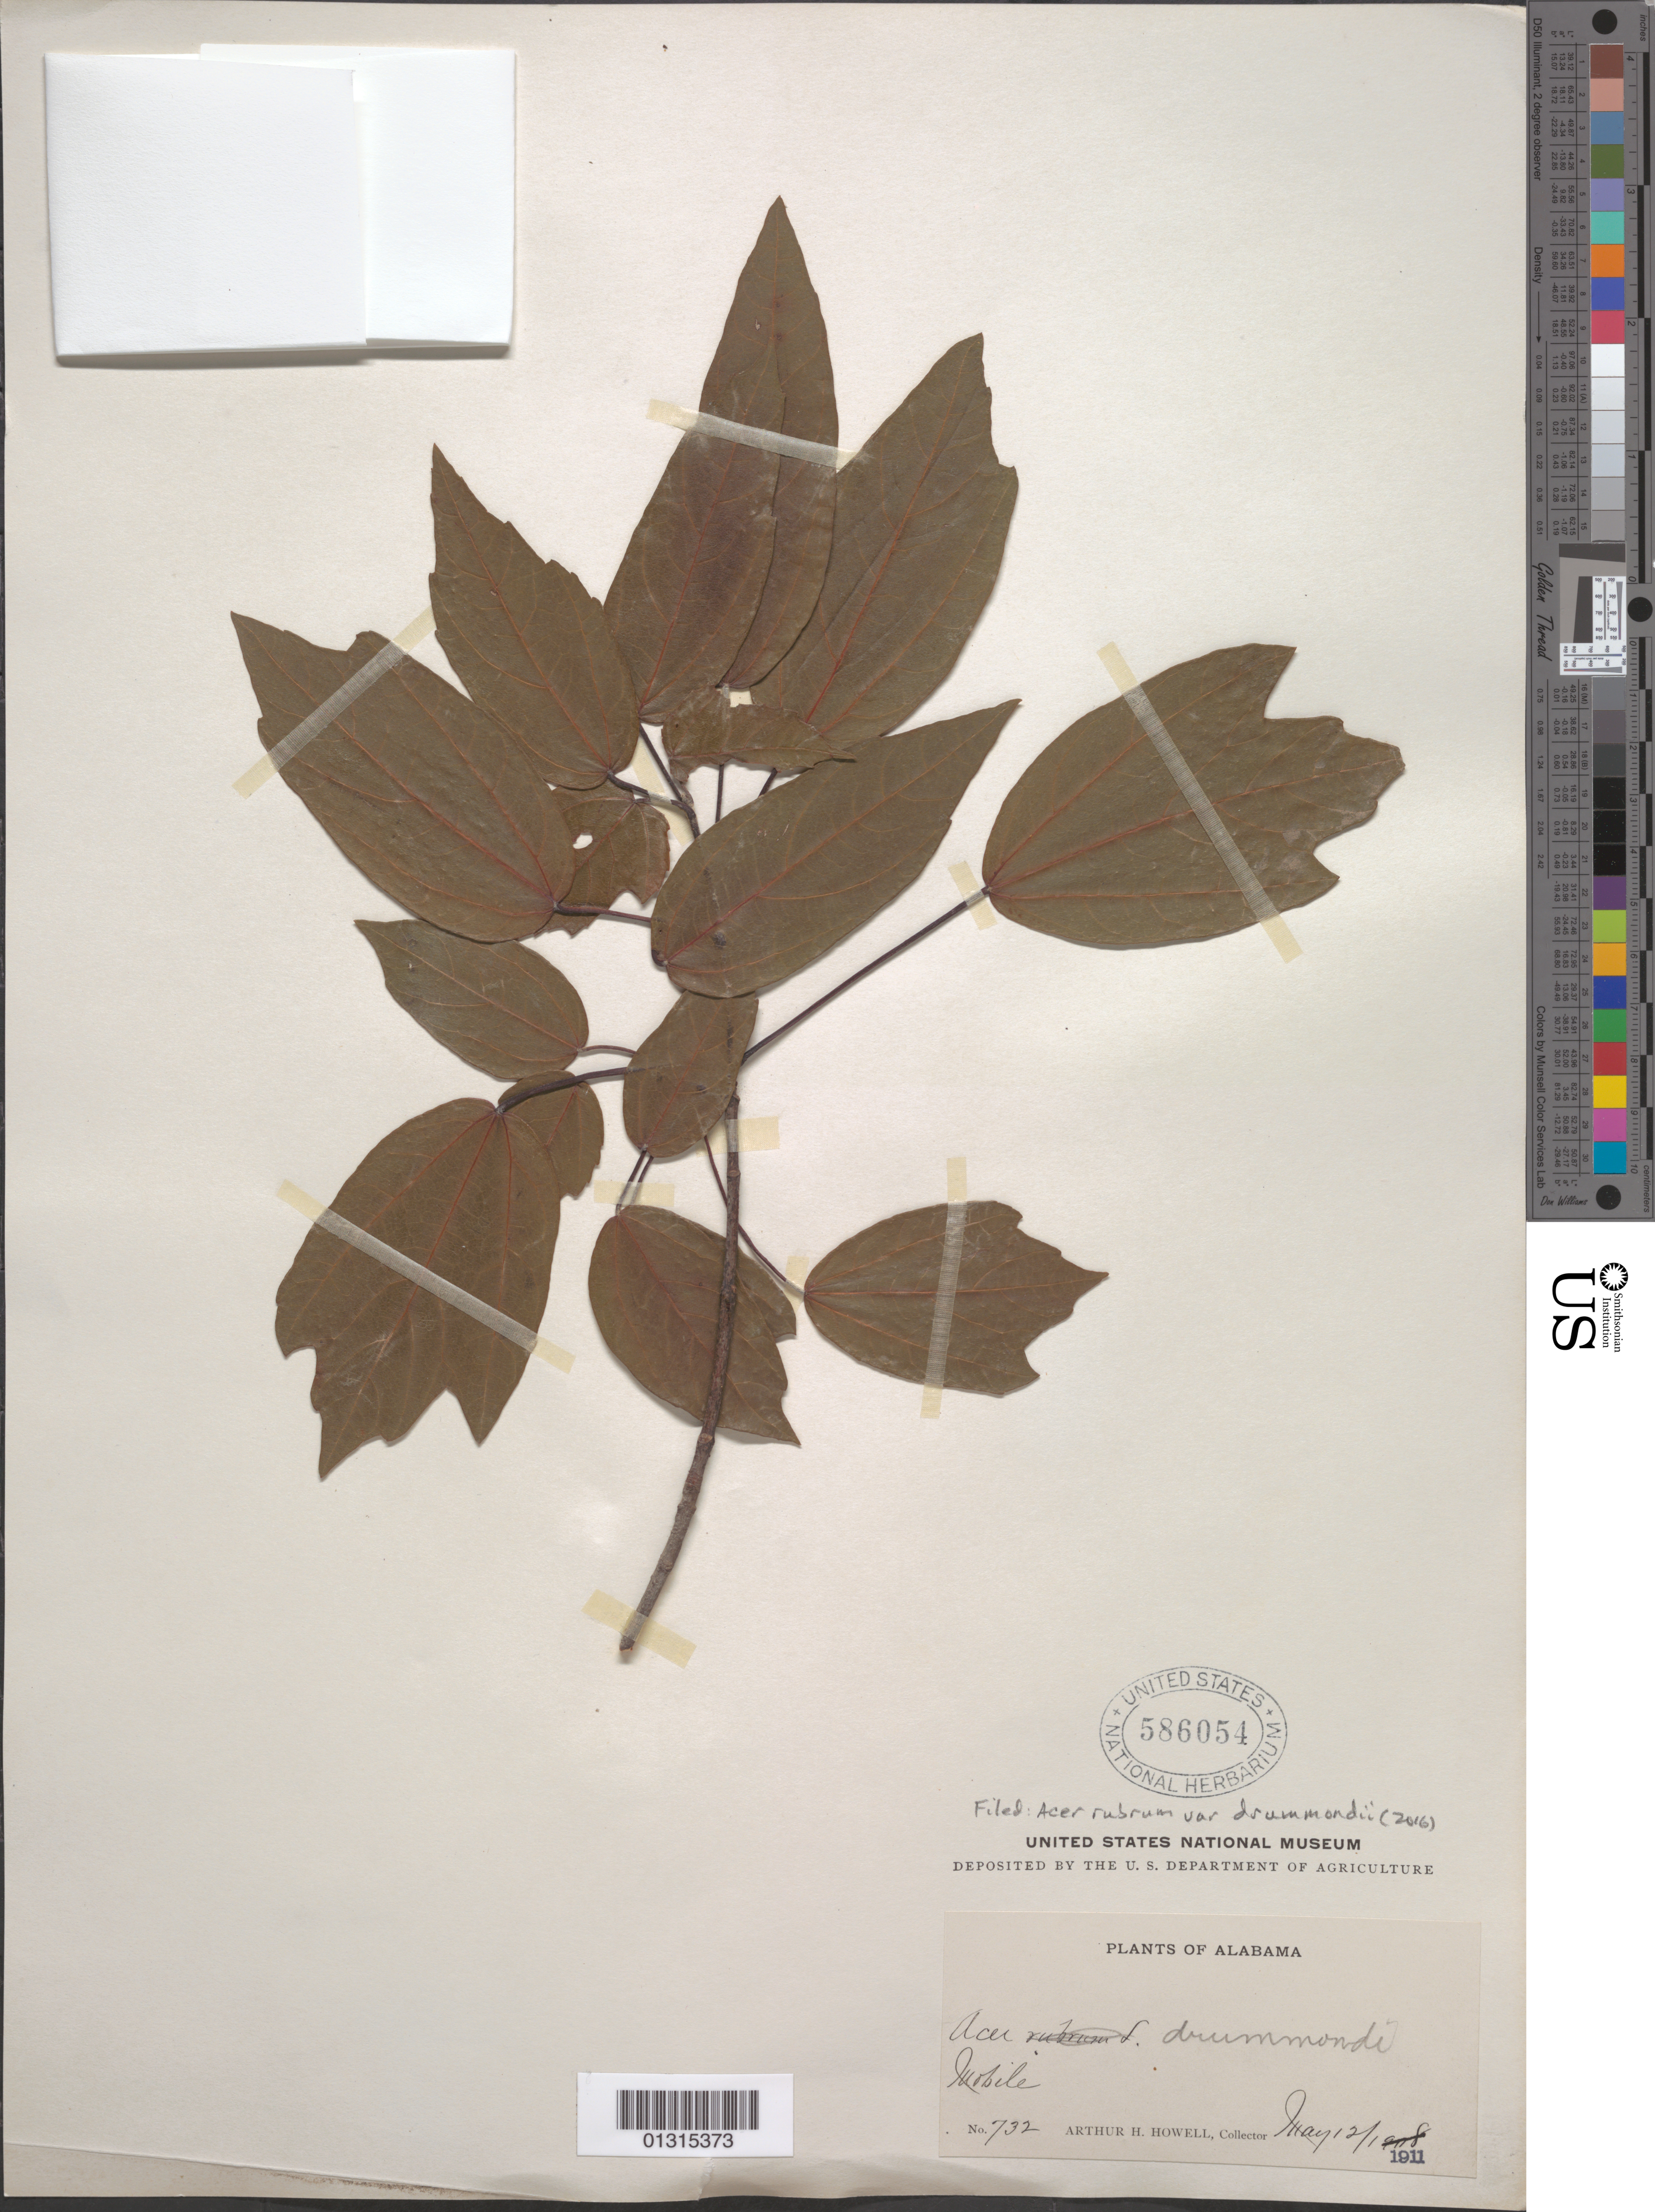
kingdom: Plantae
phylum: Tracheophyta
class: Magnoliopsida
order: Sapindales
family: Sapindaceae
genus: Acer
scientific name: Acer rubrum var. drummondi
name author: (Hook. & Arn. ex Nutt.) Sarg.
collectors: A. H. Howell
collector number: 732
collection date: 1911-05-12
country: United States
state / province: Alabama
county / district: Mobile County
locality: Mobile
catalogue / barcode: US 586054